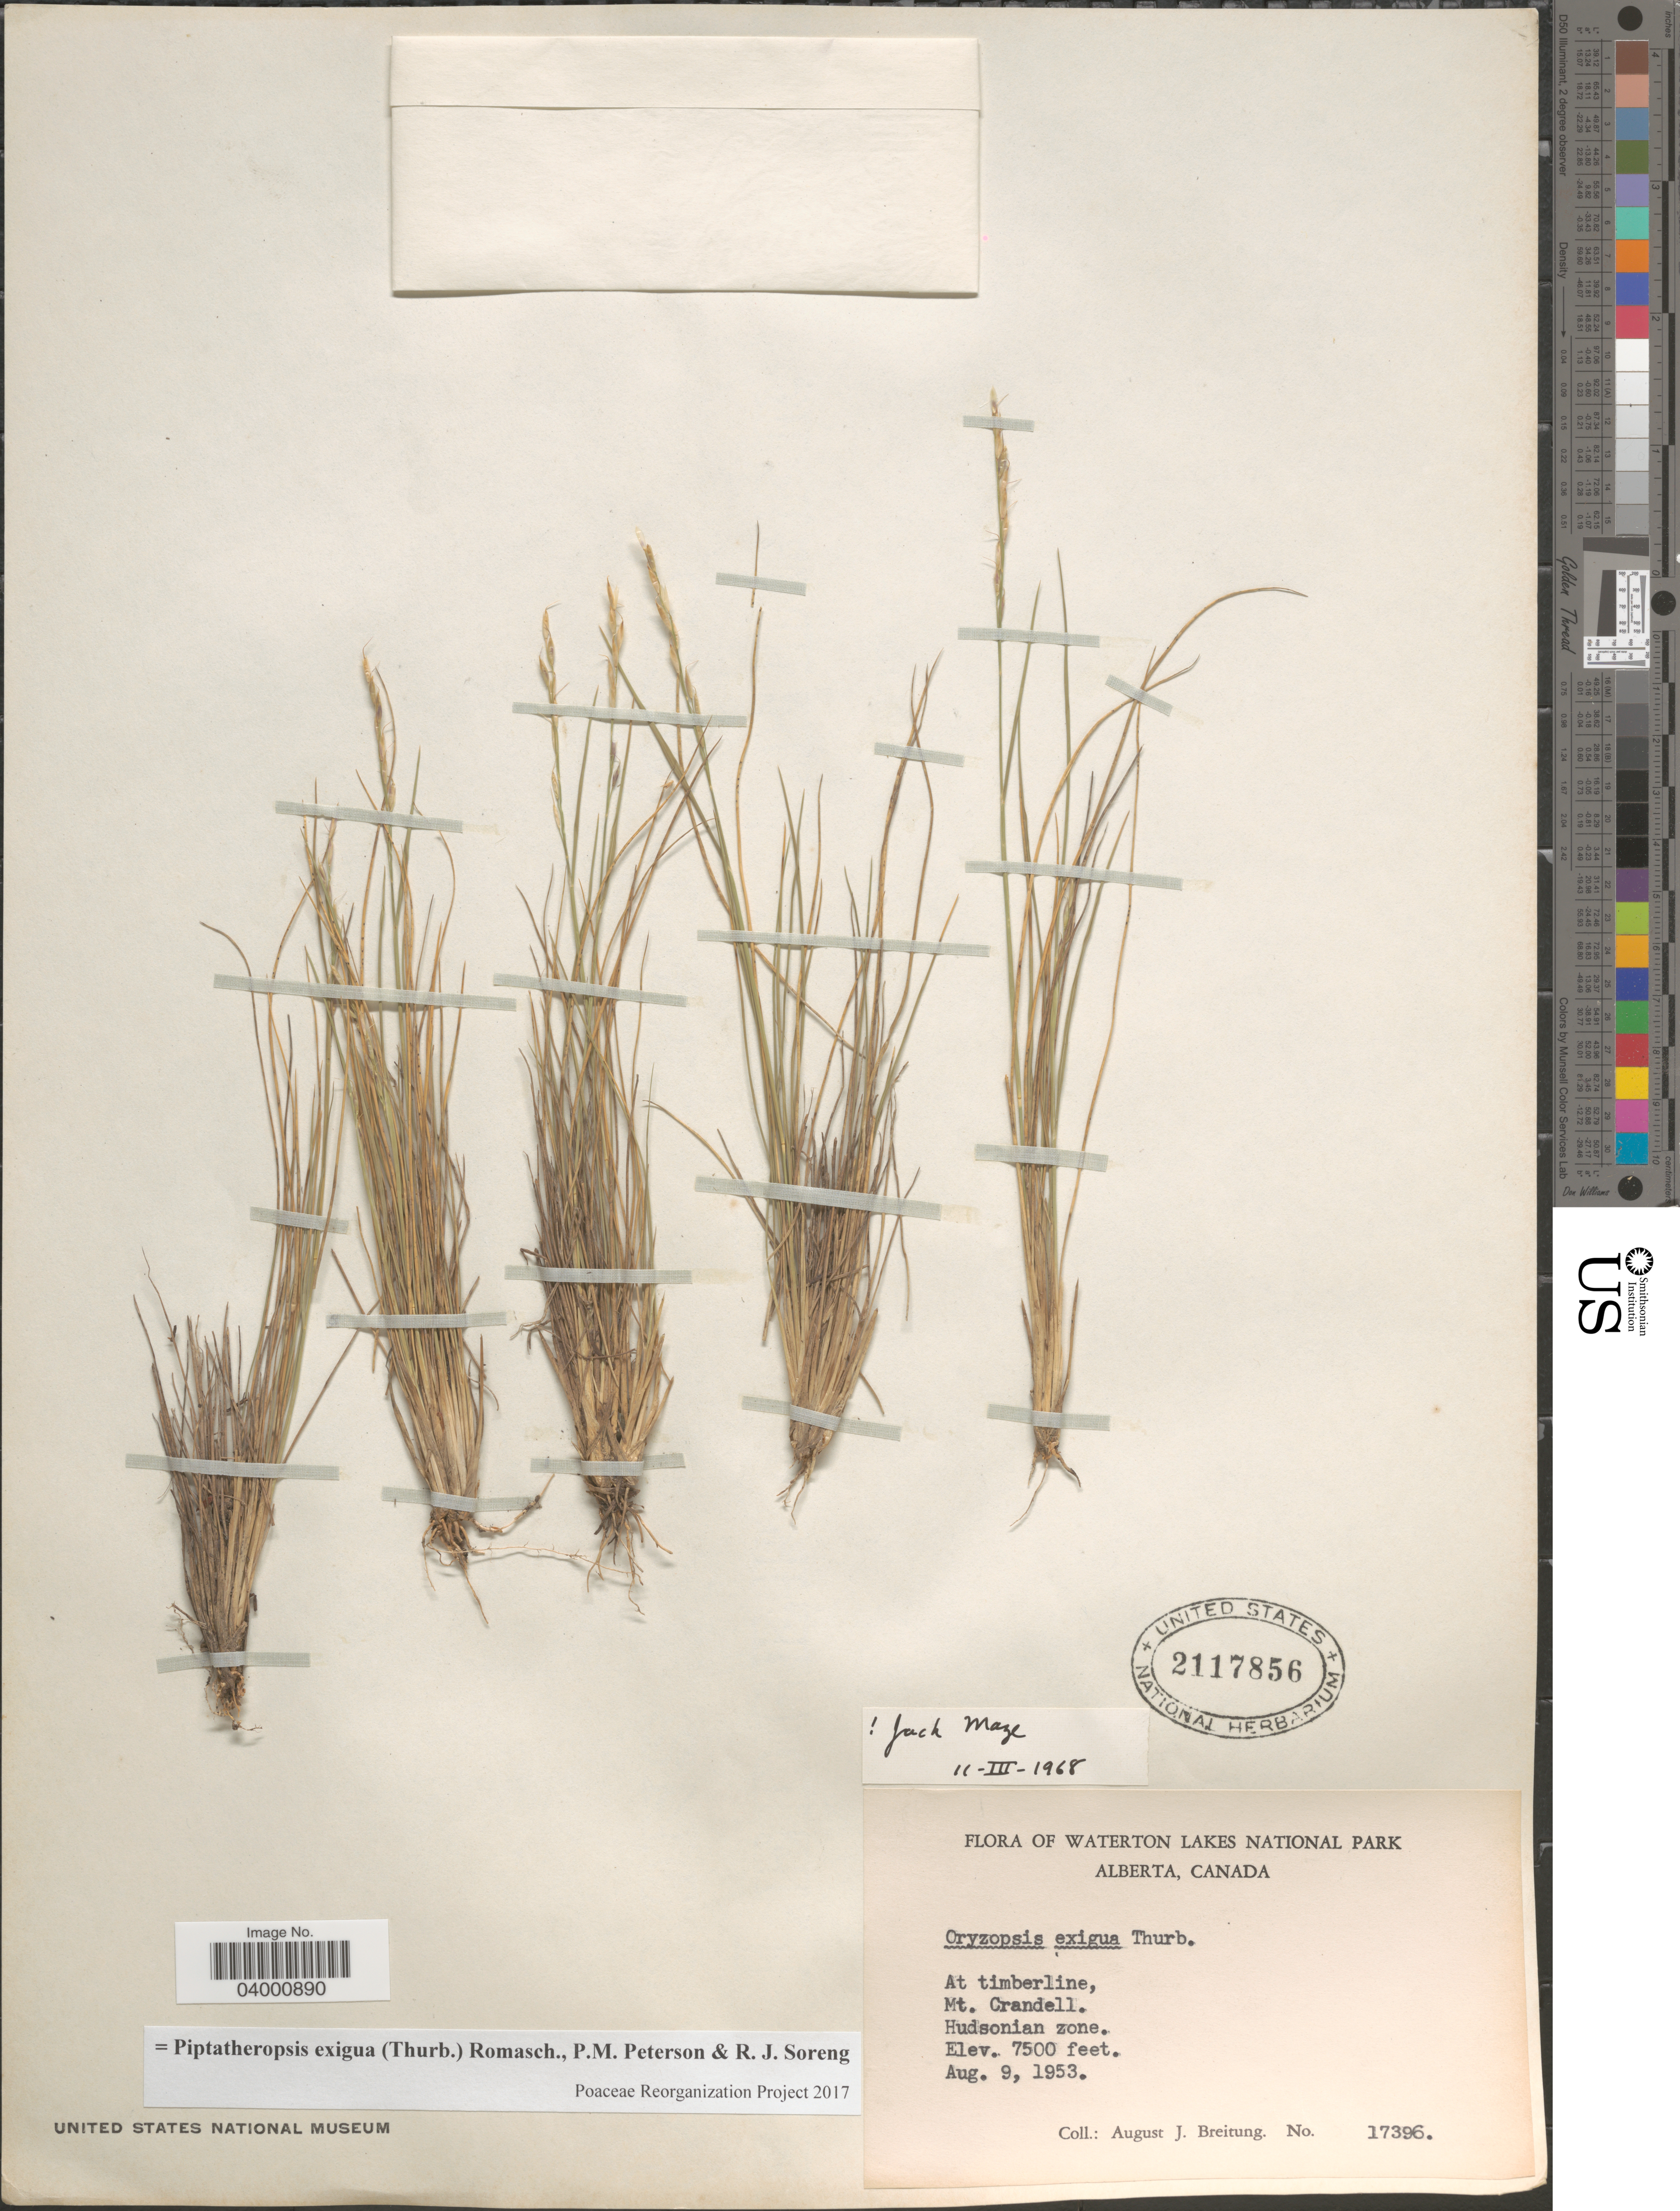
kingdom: Plantae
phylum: Tracheophyta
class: Liliopsida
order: Poales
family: Poaceae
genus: Piptatheropsis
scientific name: Piptatheropsis exigua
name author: (Thurb.) Romasch. et al.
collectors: A. Breitung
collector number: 17396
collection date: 1953-08-09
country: Canada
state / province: Alberta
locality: Waterton Lakes National Park. At timberline, Mt. Crandell. Hudsonian zone.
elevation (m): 2286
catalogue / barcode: US 2117856